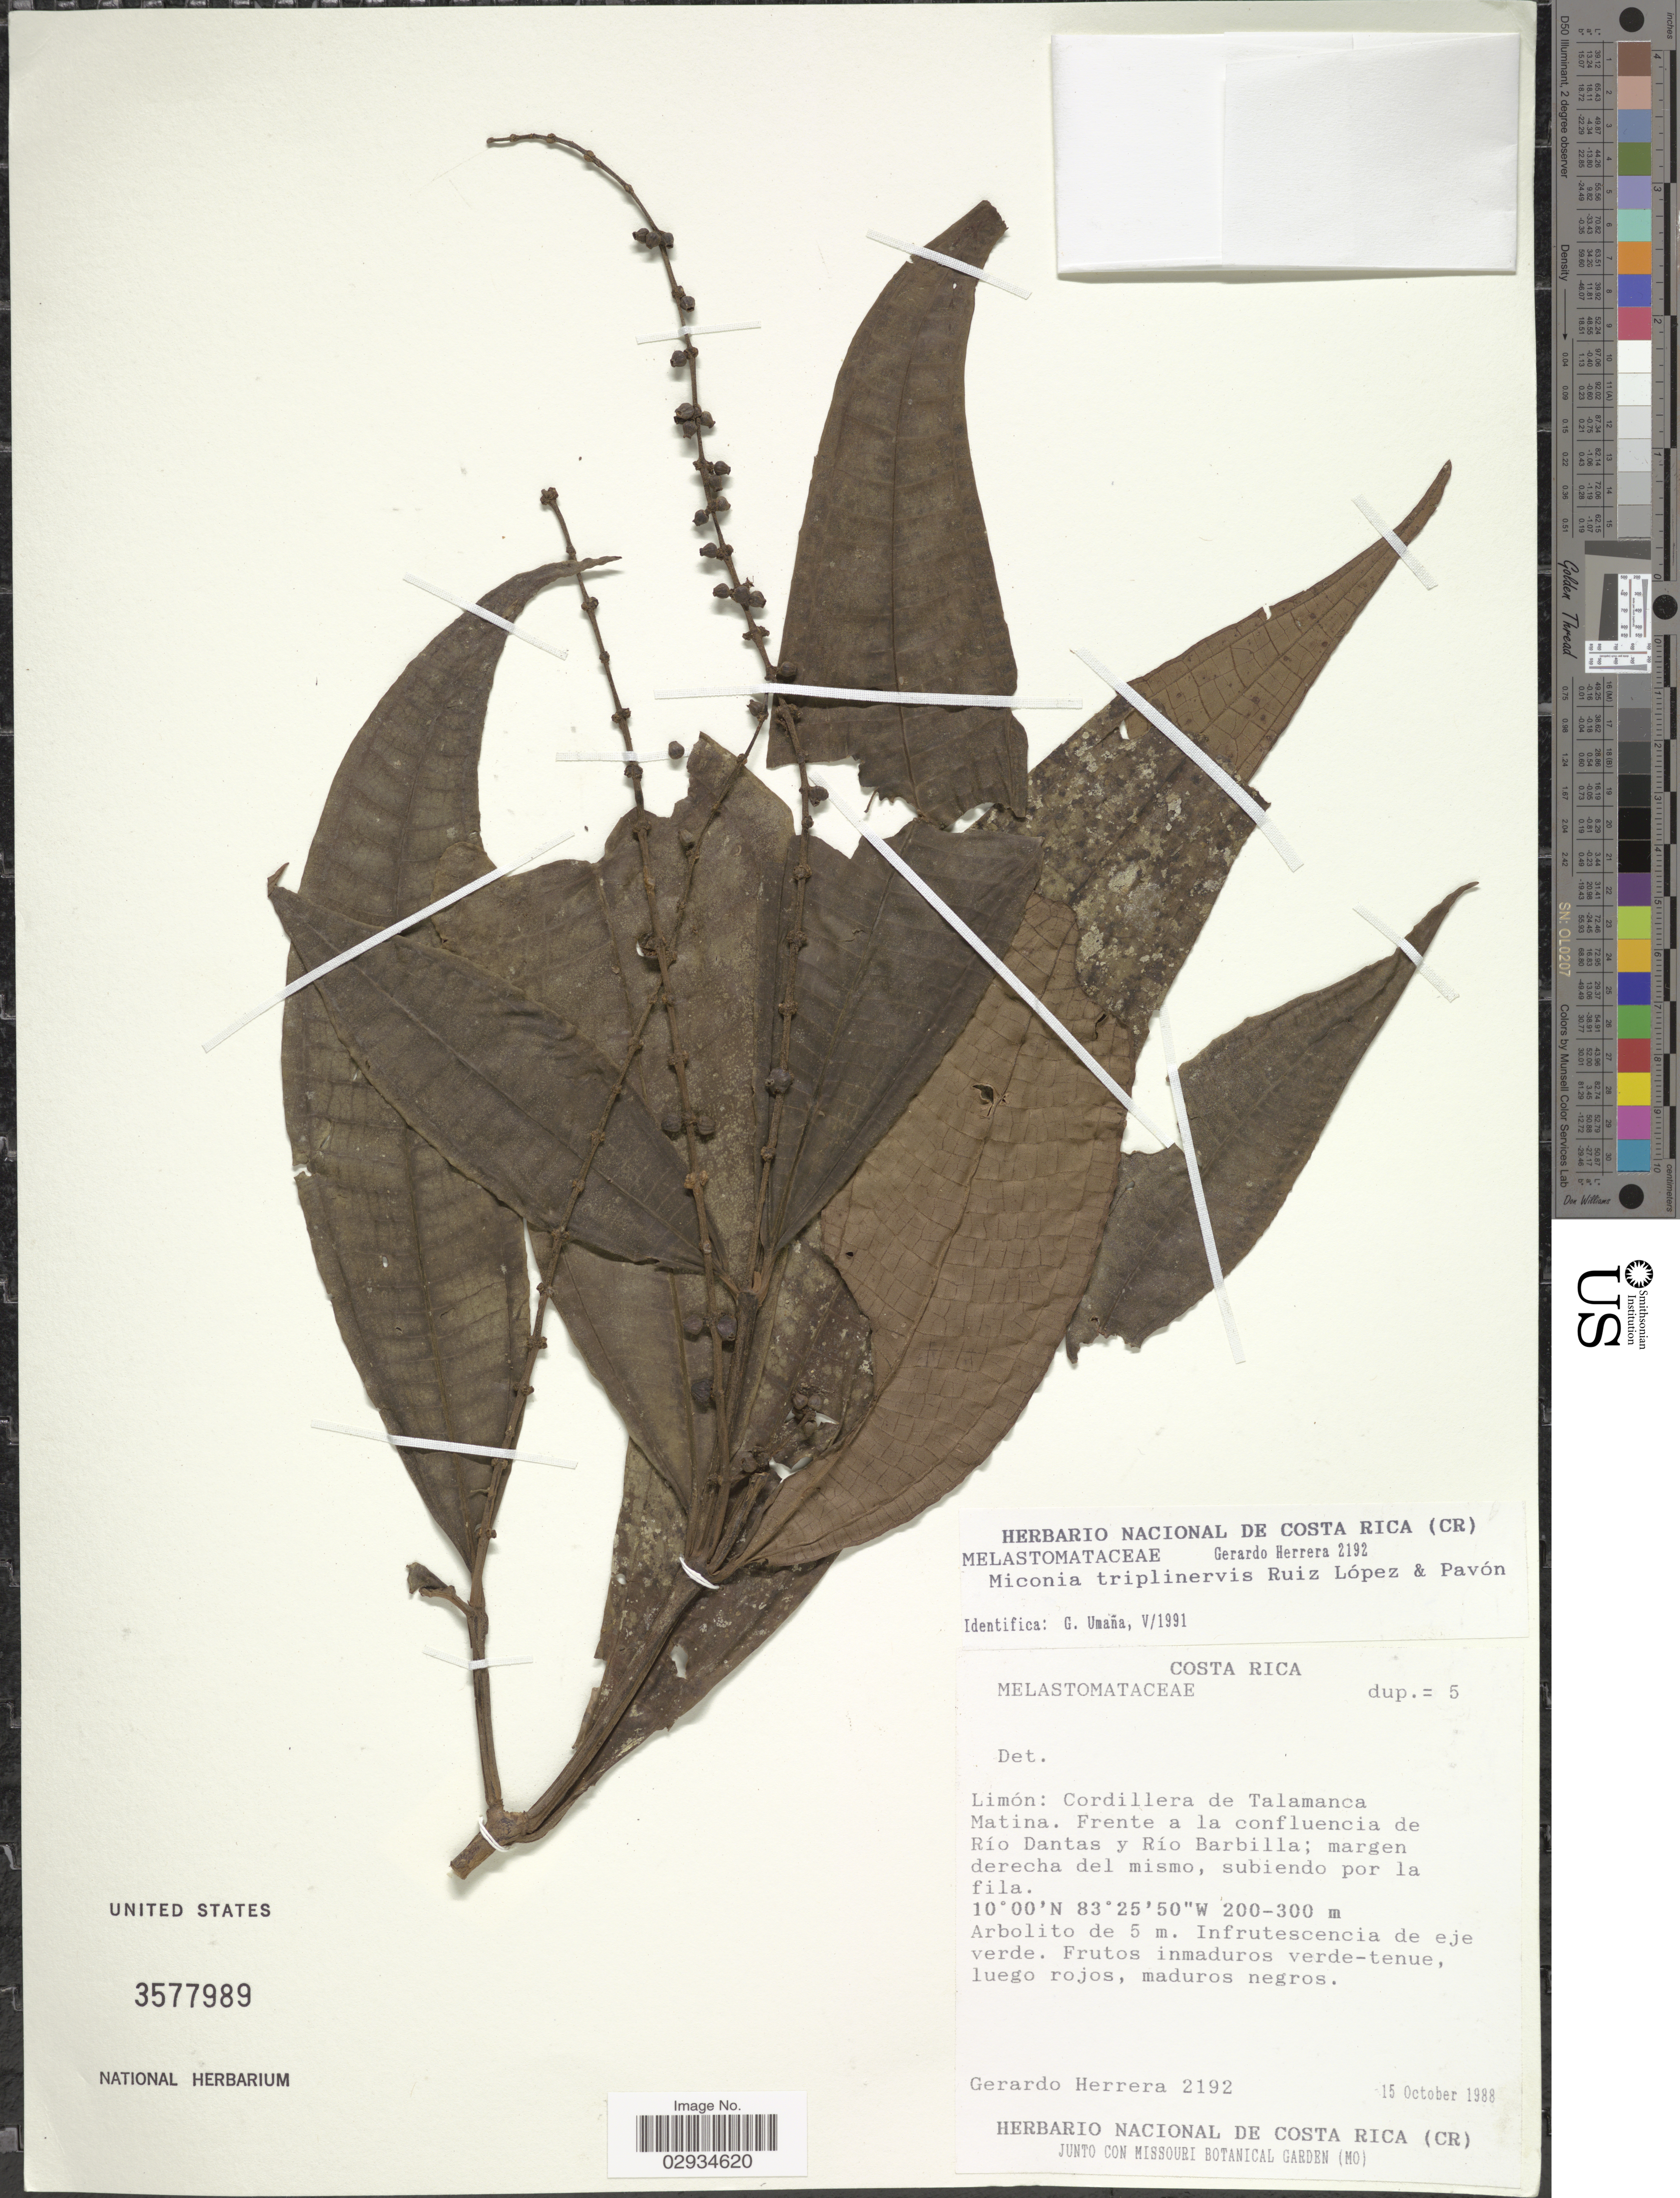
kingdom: Plantae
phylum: Tracheophyta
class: Magnoliopsida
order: Myrtales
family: Melastomataceae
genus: Miconia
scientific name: Miconia triplinervis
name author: Ruiz & Pav.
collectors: G. Herrera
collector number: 2192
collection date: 1988-10-15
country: Costa Rica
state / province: Limón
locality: Cordillera de Talamanca Matina. Frente a la confluencia de Río Dantas y Río Barbilla; margen derecha del mismo, subiendo por la fila.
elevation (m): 200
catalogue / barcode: US 3577989